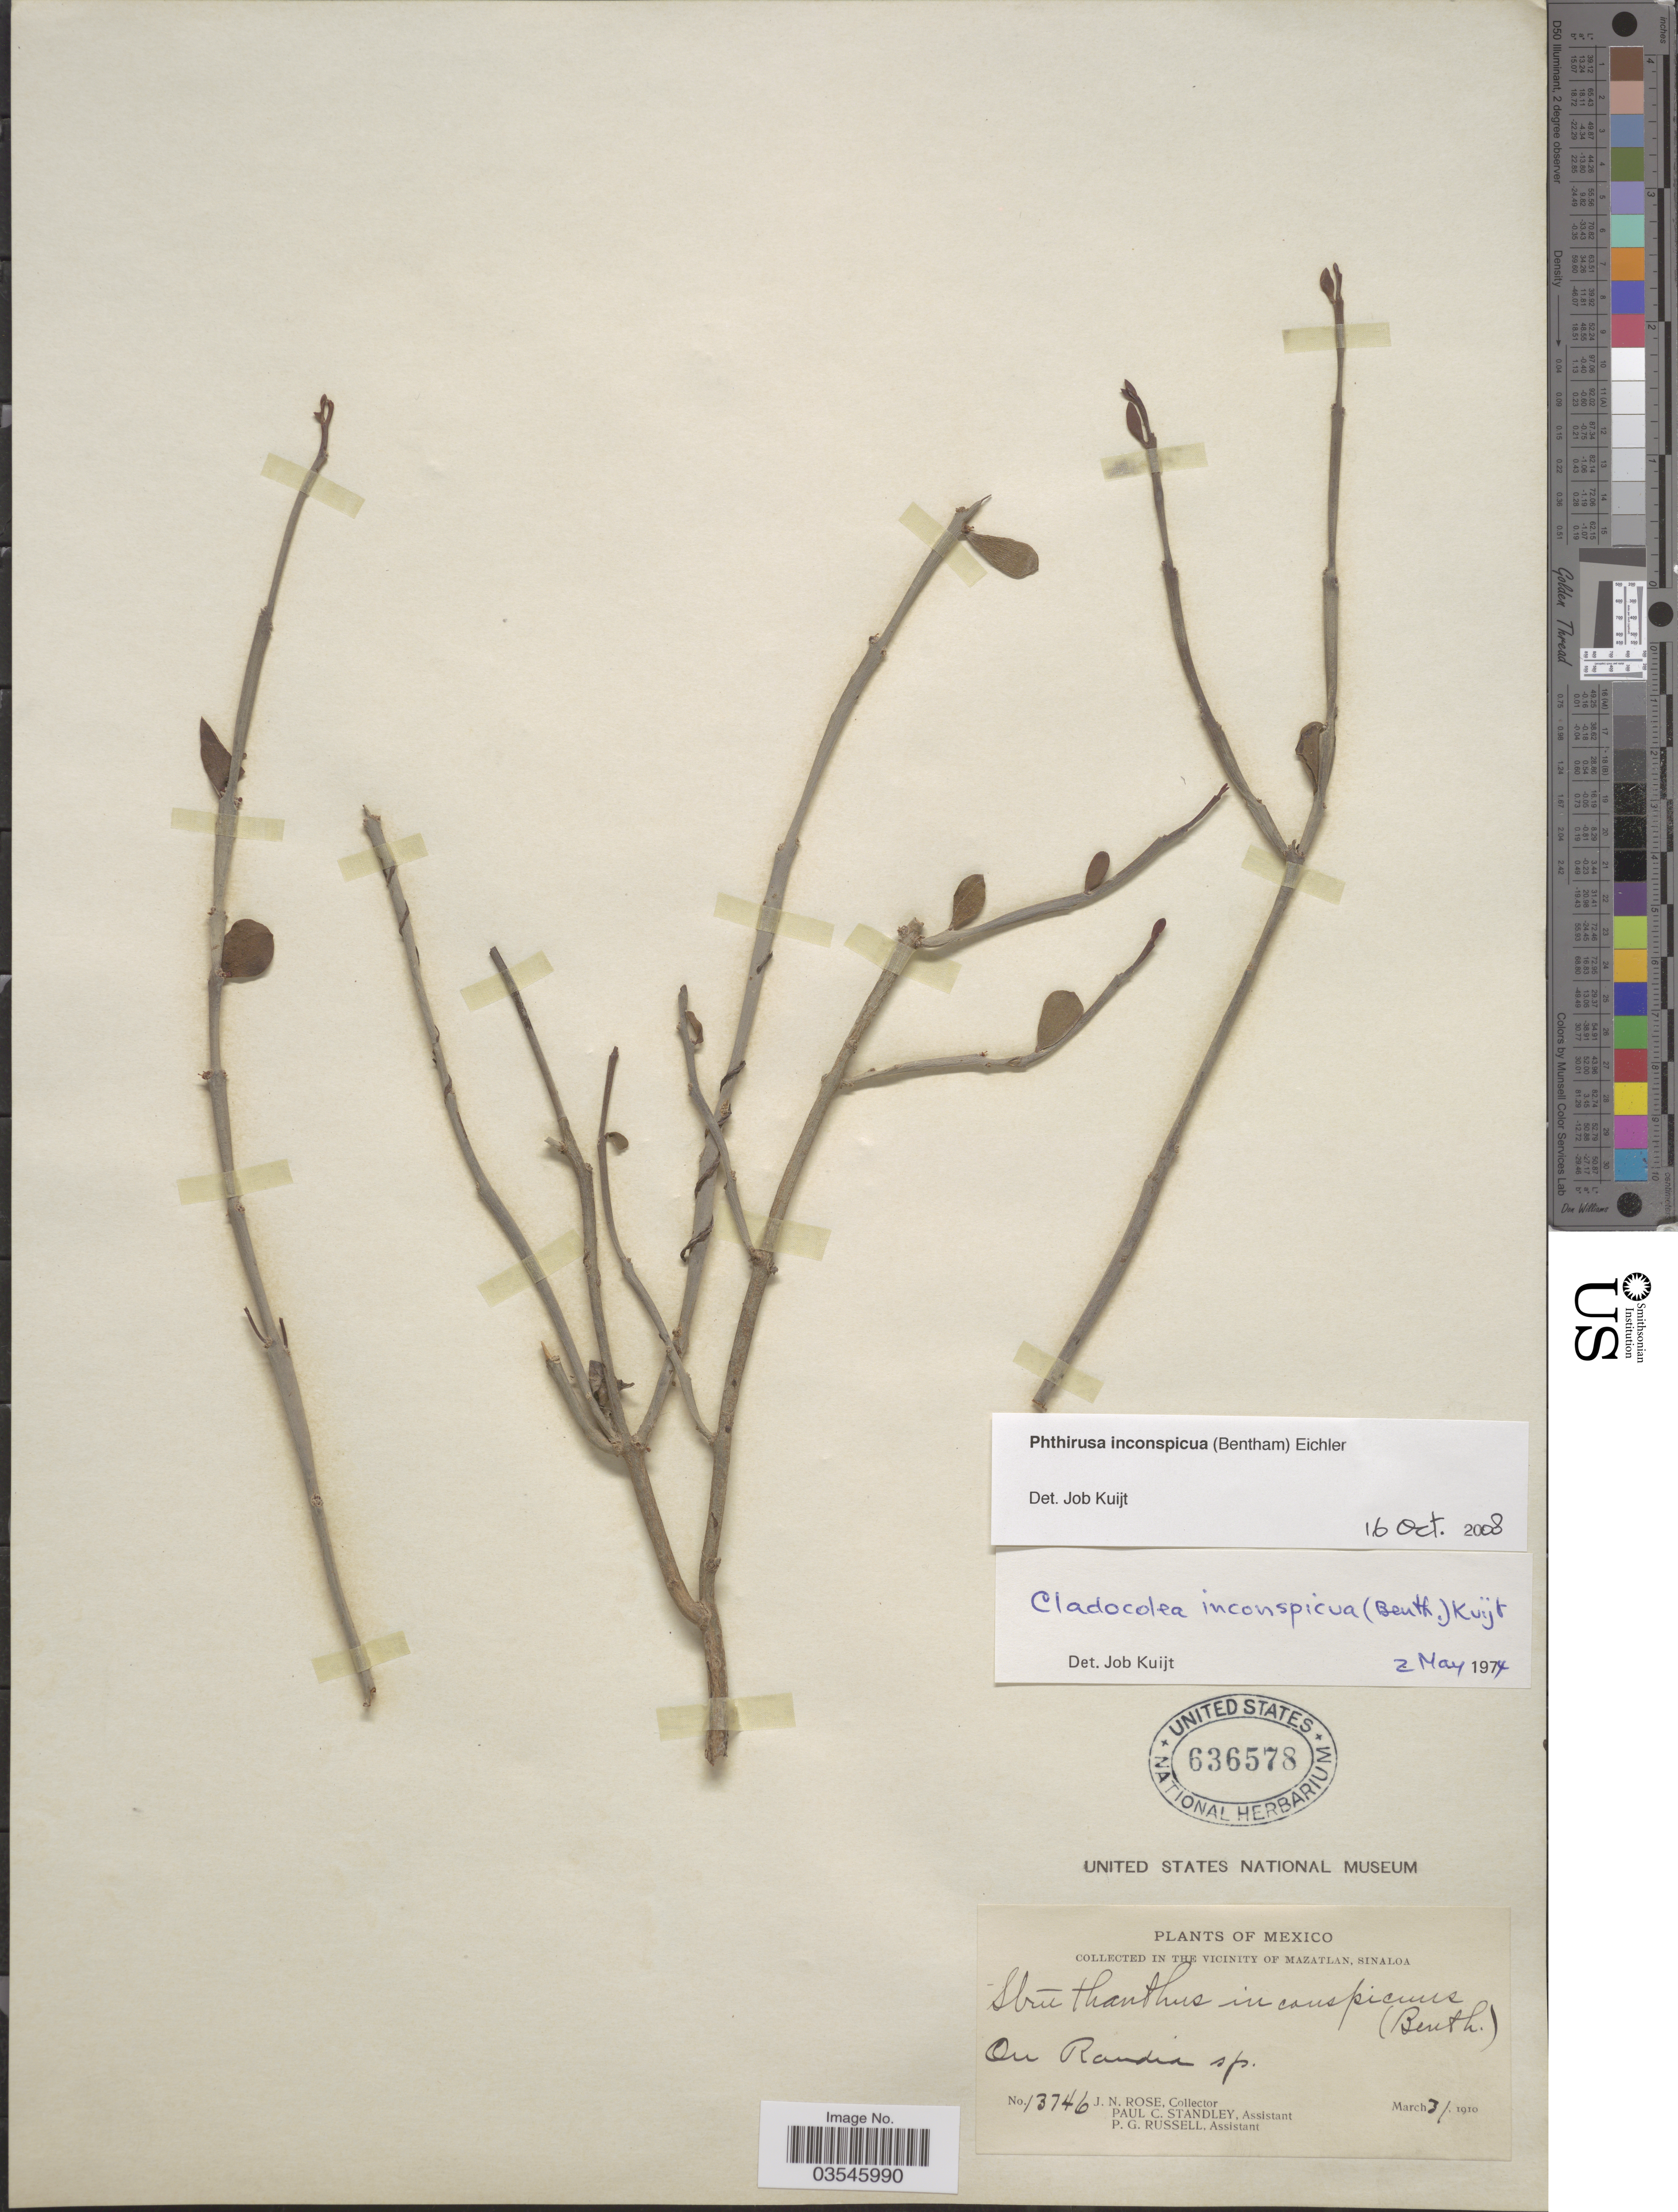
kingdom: Plantae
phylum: Tracheophyta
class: Magnoliopsida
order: Santalales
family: Loranthaceae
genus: Phthirusa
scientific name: Phthirusa inconspicua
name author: (Benth.) Eichler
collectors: J. N. Rose, P. C. Standley & P. G. Russell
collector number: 13746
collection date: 1910-03-31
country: Mexico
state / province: Sinaloa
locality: Vicinity of Mazatlan.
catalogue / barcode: US 636578